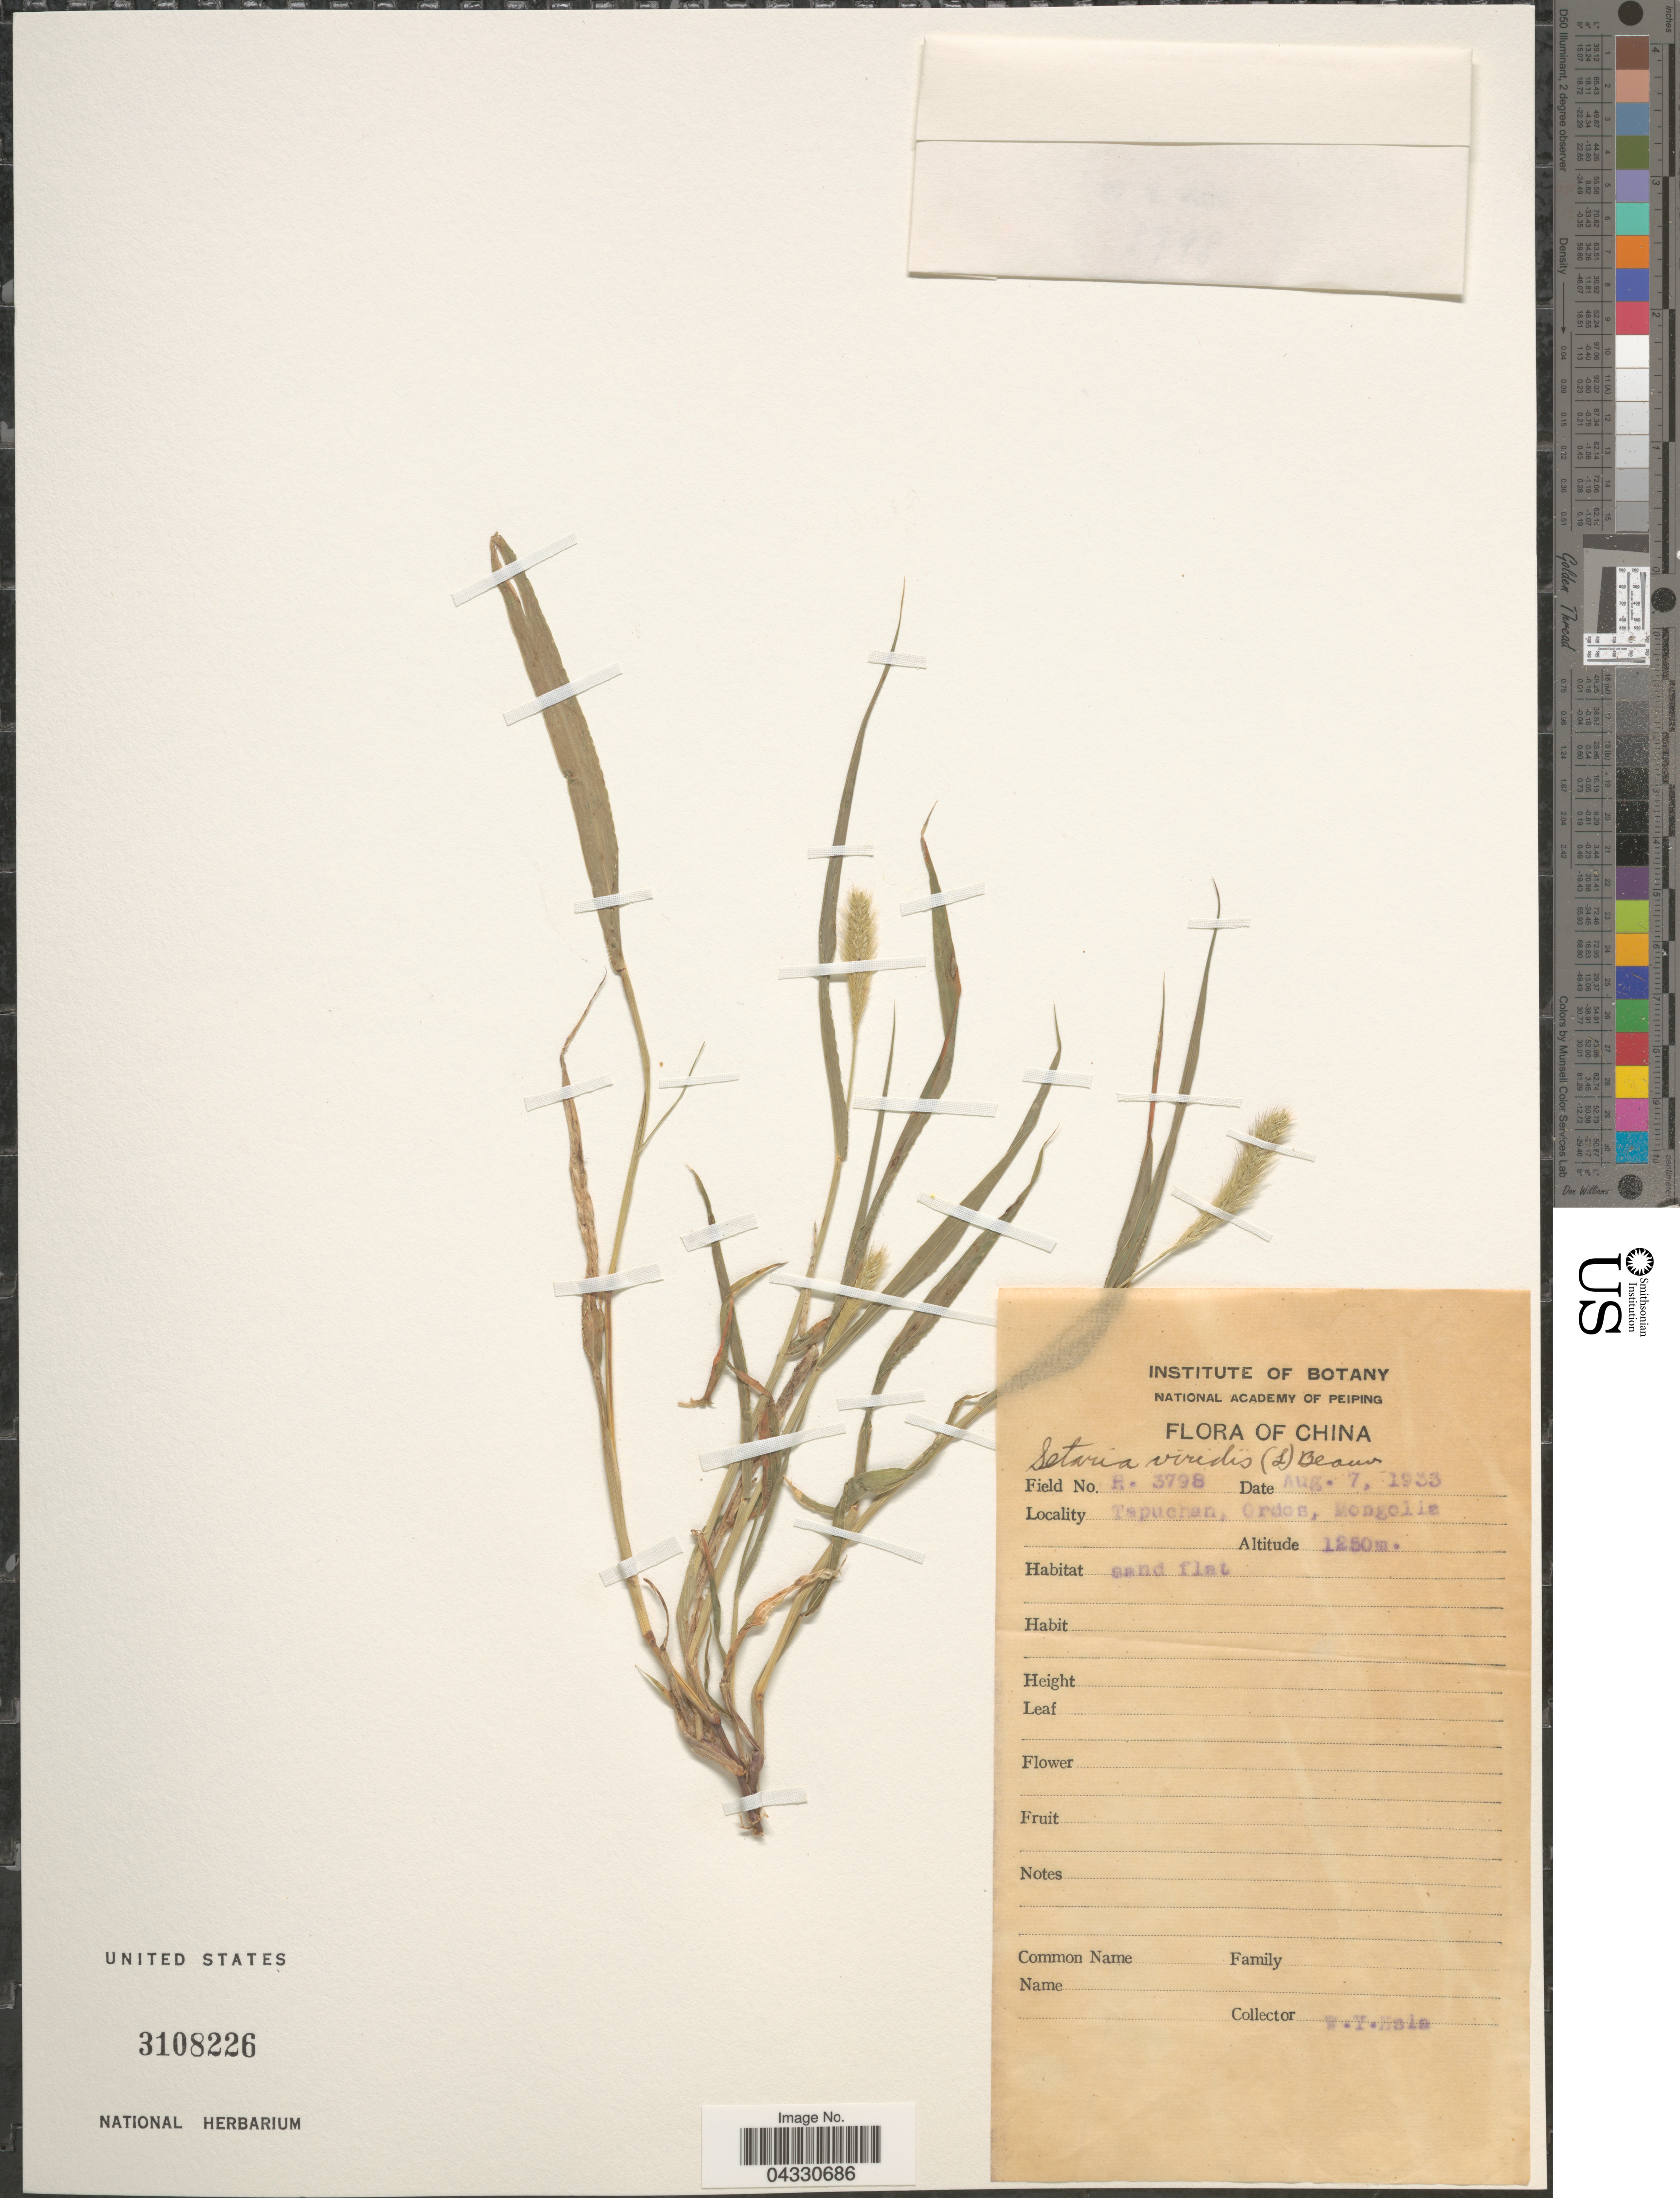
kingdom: Plantae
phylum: Tracheophyta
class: Liliopsida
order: Poales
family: Poaceae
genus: Setaria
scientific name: Setaria viridis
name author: (L.) P. Beauv.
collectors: W. Hsia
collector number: H3798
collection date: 1933-08-07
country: China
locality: Tapuchan, Ordos, Mongolia.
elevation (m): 1250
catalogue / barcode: US 3108226